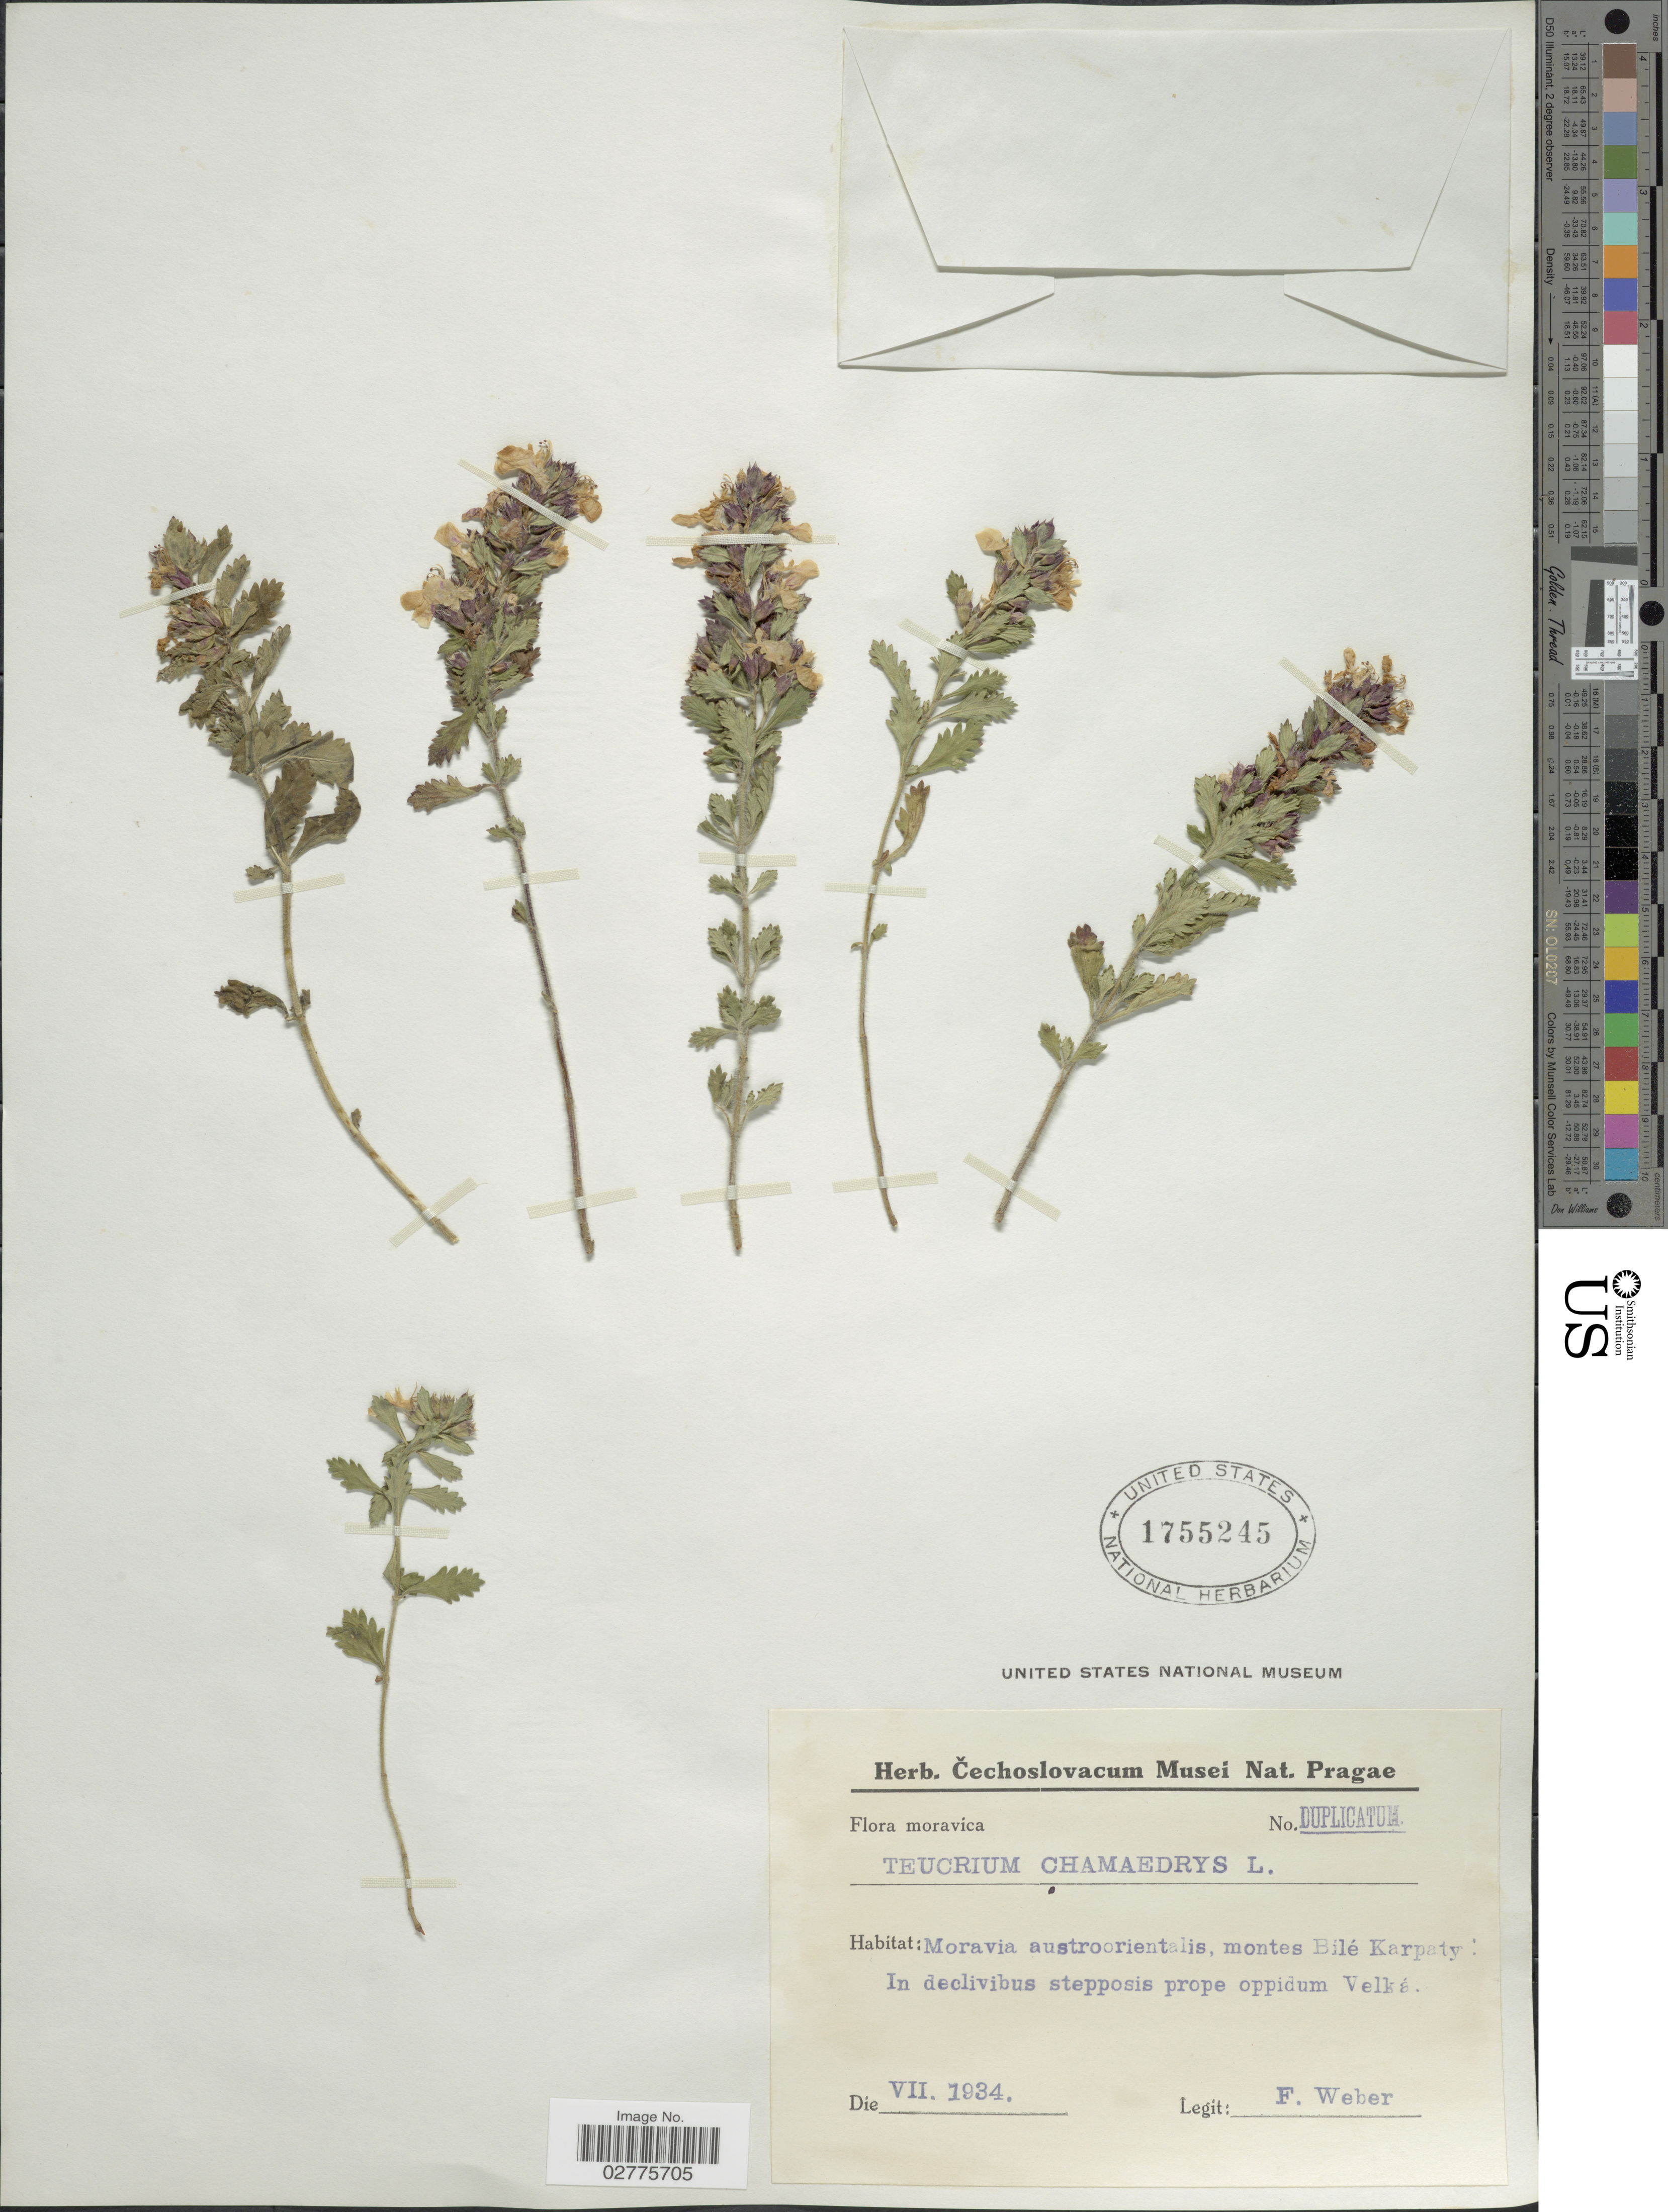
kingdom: Plantae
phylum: Tracheophyta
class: Magnoliopsida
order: Lamiales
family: Lamiaceae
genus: Teucrium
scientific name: Teucrium chamaedrys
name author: L.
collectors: F. Weber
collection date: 1934-07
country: Czechia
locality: Moravia austroorientalis, montes Bilé Karpaty. In declivibus stepposis prope oppidum Velká.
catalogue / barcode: US 1755245